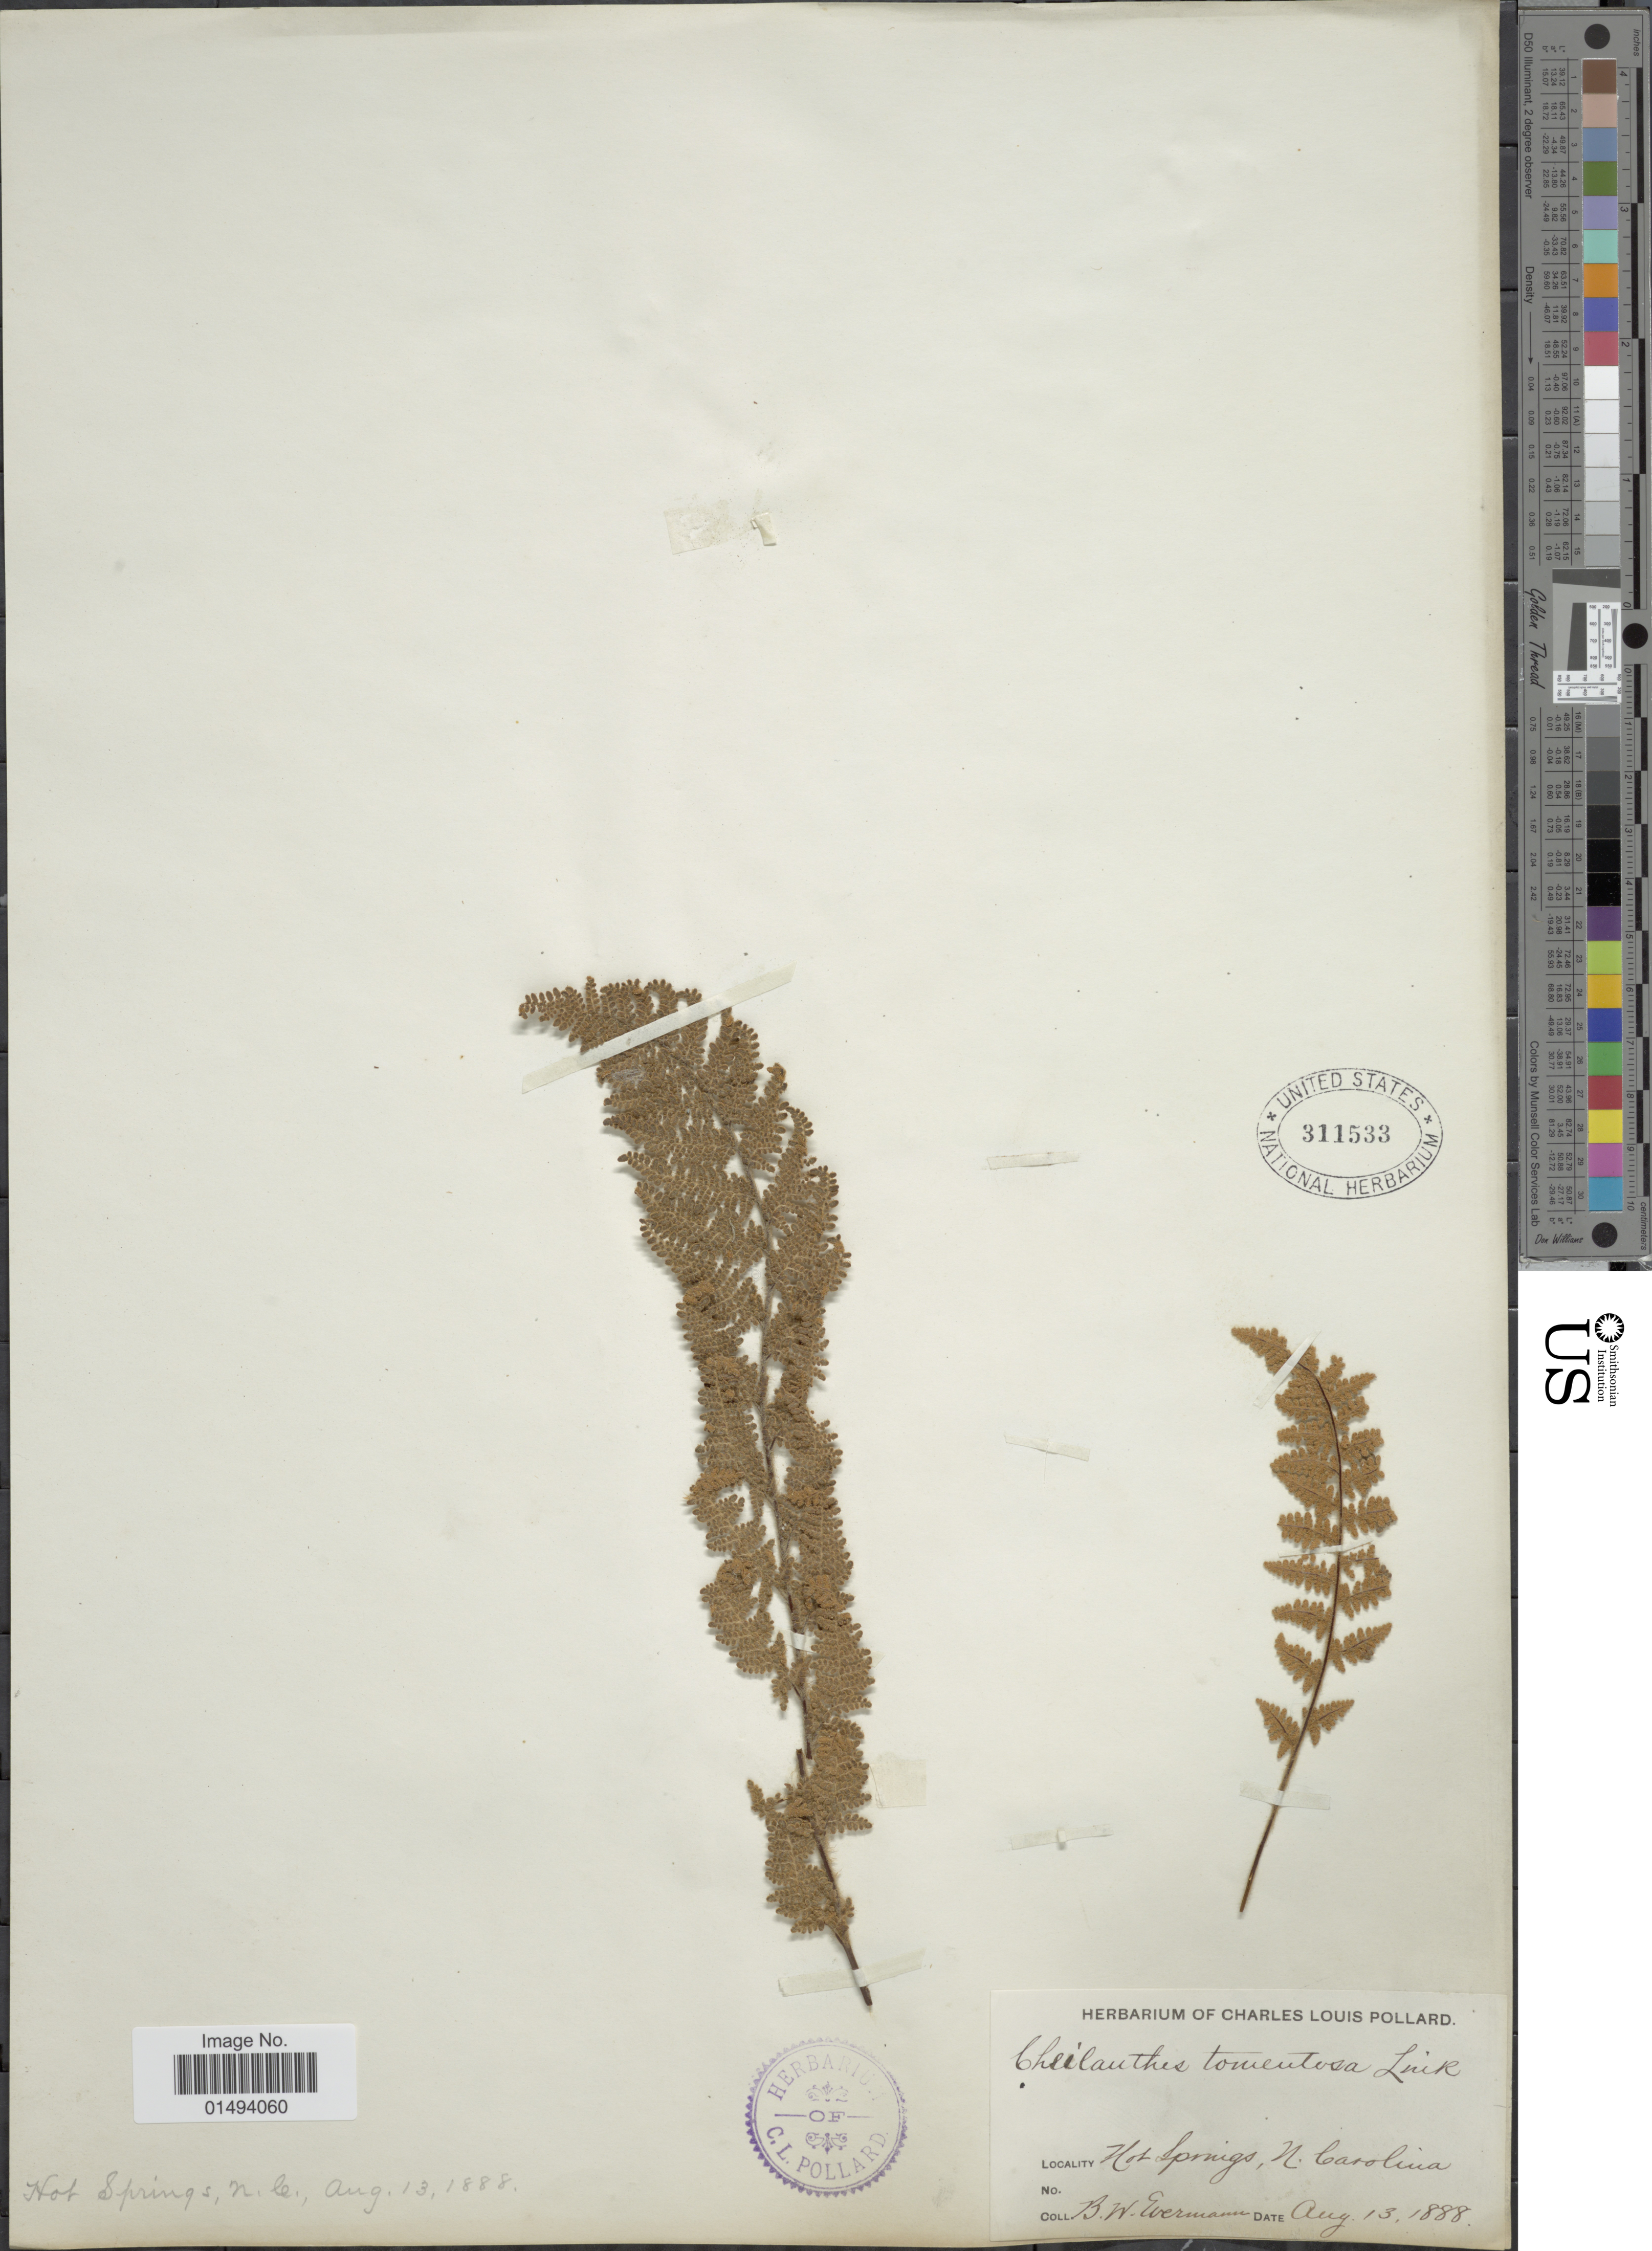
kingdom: Plantae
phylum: Tracheophyta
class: Polypodiopsida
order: Polypodiales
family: Pteridaceae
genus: Myriopteris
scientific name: Myriopteris tomentosa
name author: (Link) Fée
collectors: B. W. Evermann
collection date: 1888-08-13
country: United States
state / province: North Carolina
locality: Hot Springs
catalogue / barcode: US 311533